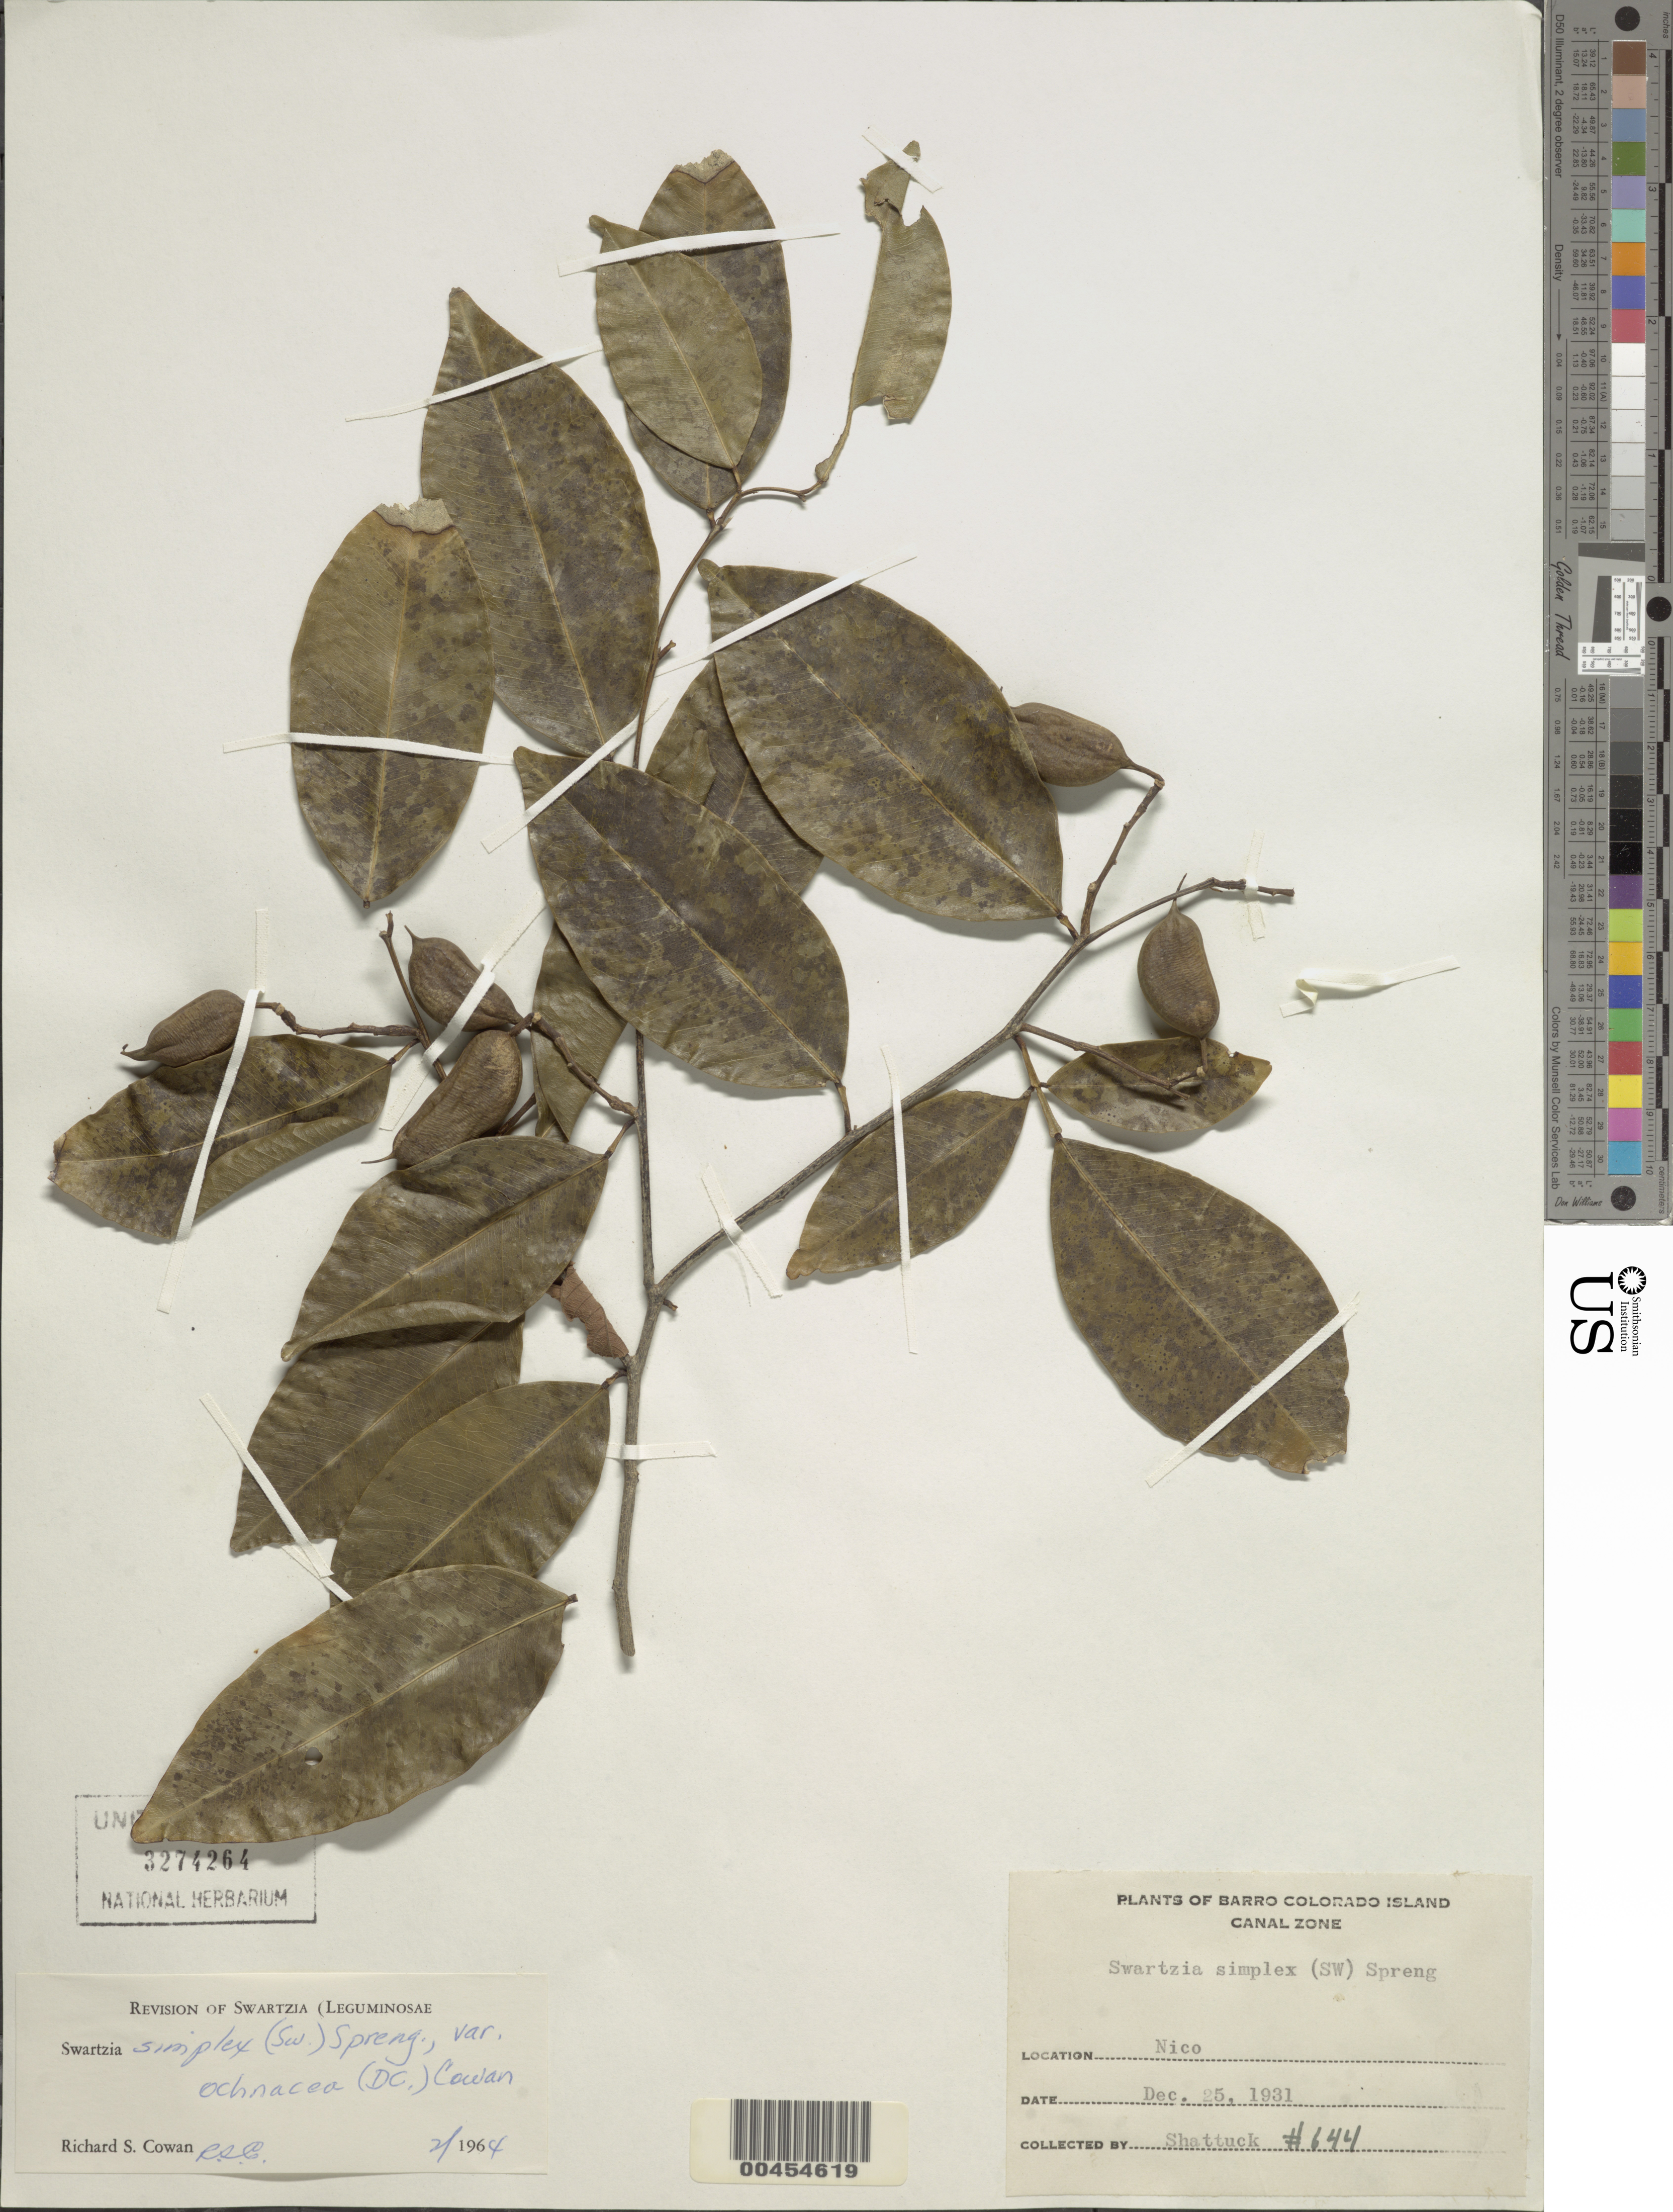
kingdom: Plantae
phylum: Tracheophyta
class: Magnoliopsida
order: Fabales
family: Fabaceae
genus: Swartzia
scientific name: Swartzia simplex var. ochnacea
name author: (DC.) R.S. Cowan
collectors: O. Shattuck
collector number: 644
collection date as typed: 25 Dec 1931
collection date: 1931-12-25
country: Panama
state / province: Panamá Oeste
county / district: Canal Zone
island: Barro Colorado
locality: Nico, Barro Colorado I.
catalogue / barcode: US 3274264